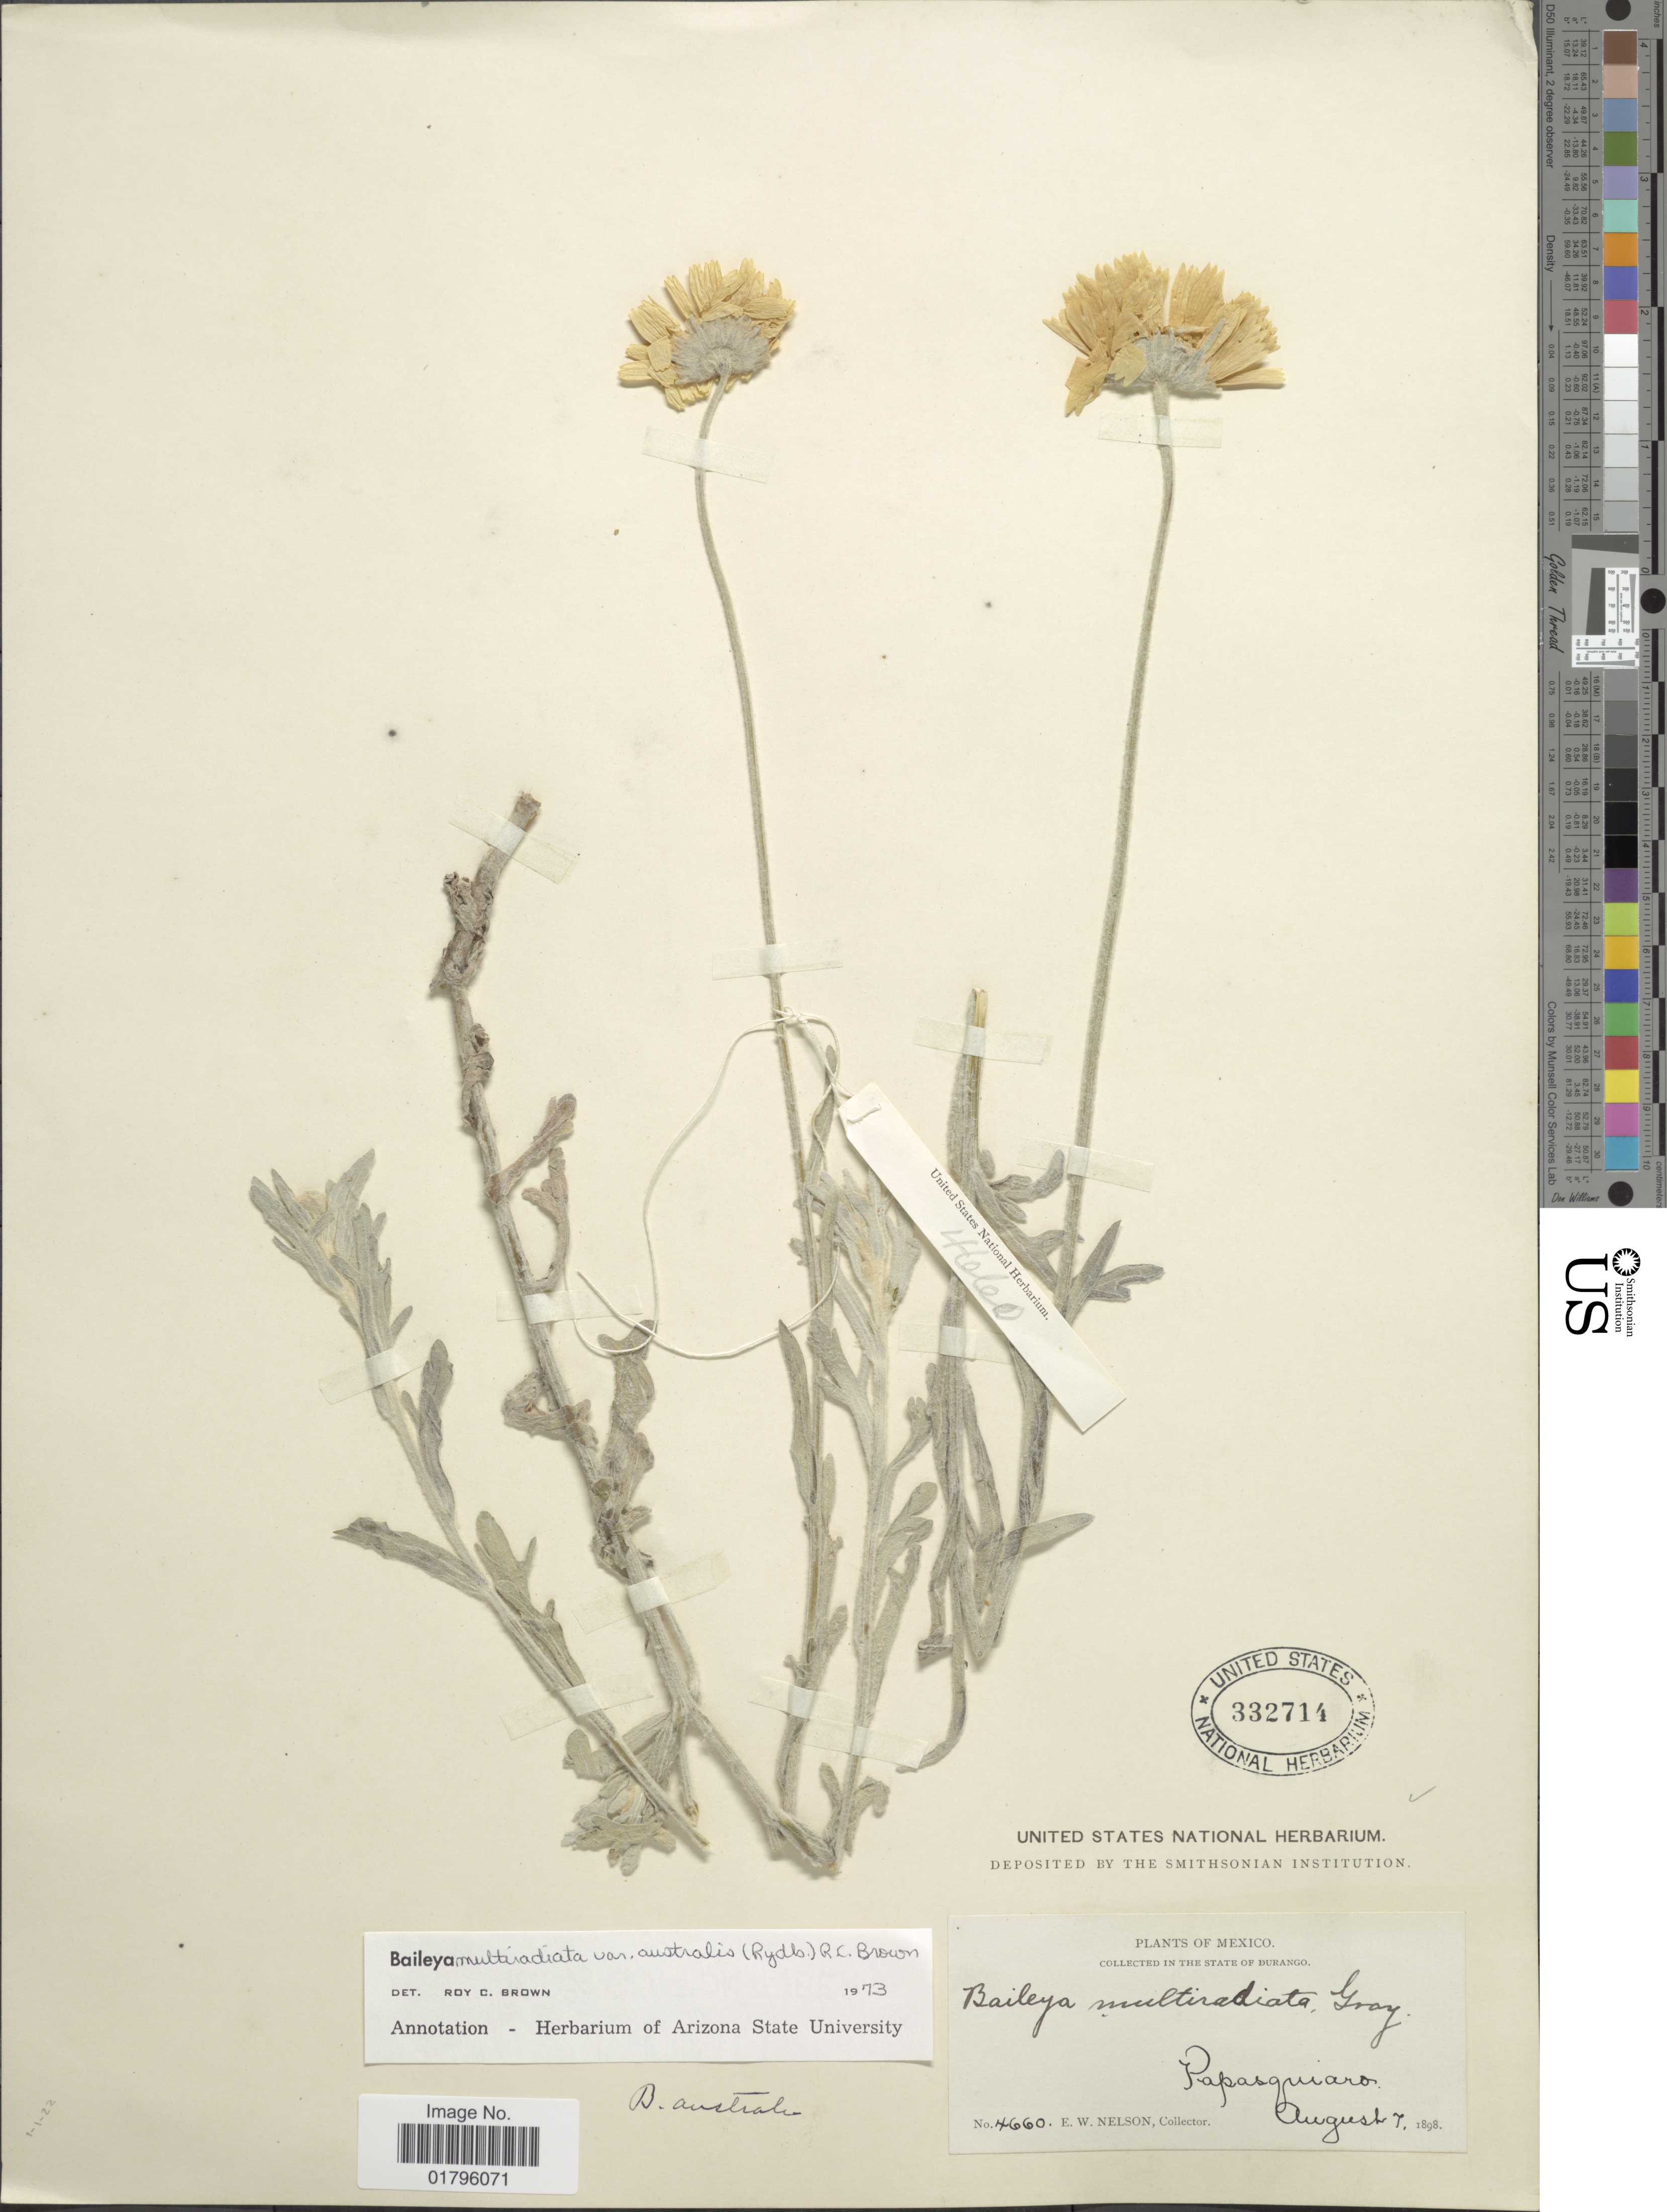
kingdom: Plantae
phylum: Tracheophyta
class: Magnoliopsida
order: Asterales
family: Asteraceae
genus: Baileya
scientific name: Baileya australis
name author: Rydb.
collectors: E. W. Nelson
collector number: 4660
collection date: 1898-08-07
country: Mexico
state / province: Durango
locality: Papasquiaro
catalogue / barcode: US 332714